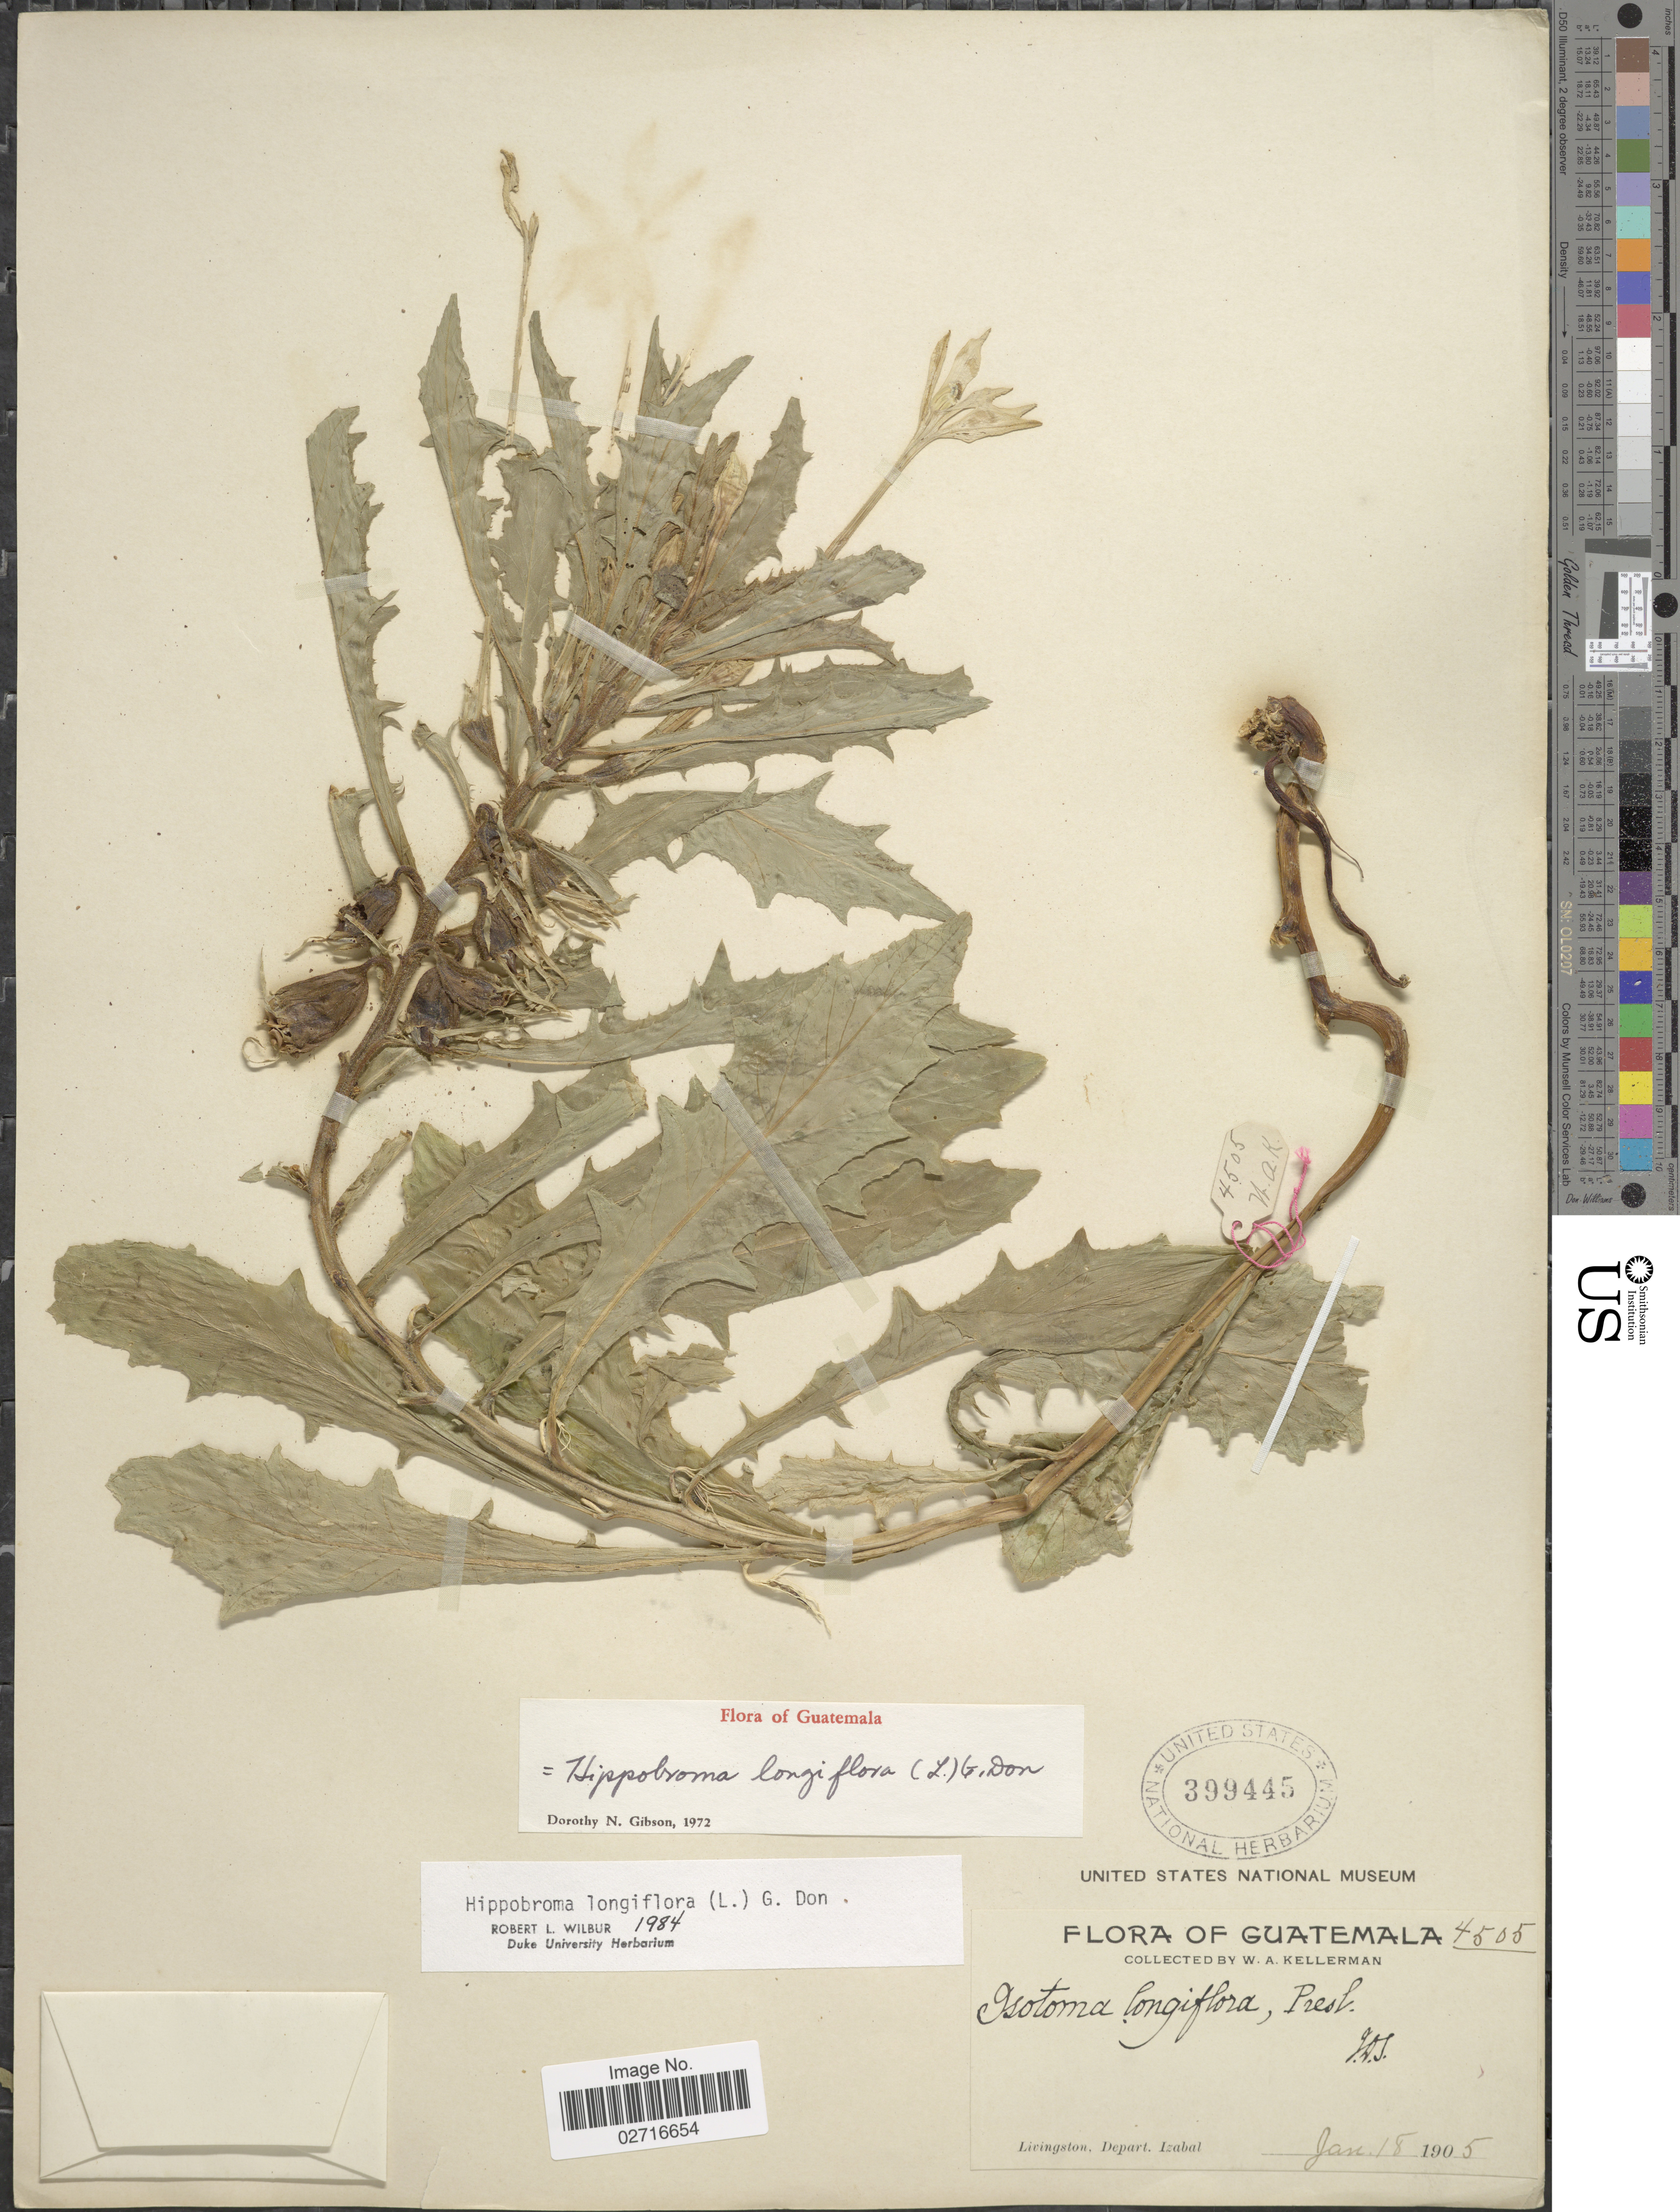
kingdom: Plantae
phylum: Tracheophyta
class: Magnoliopsida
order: Asterales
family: Campanulaceae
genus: Hippobroma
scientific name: Hippobroma longiflora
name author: (L.) G. Don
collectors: W. Kellerman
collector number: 4505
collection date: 1905-01-18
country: Guatemala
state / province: Izabal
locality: Livingston.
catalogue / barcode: US 399445